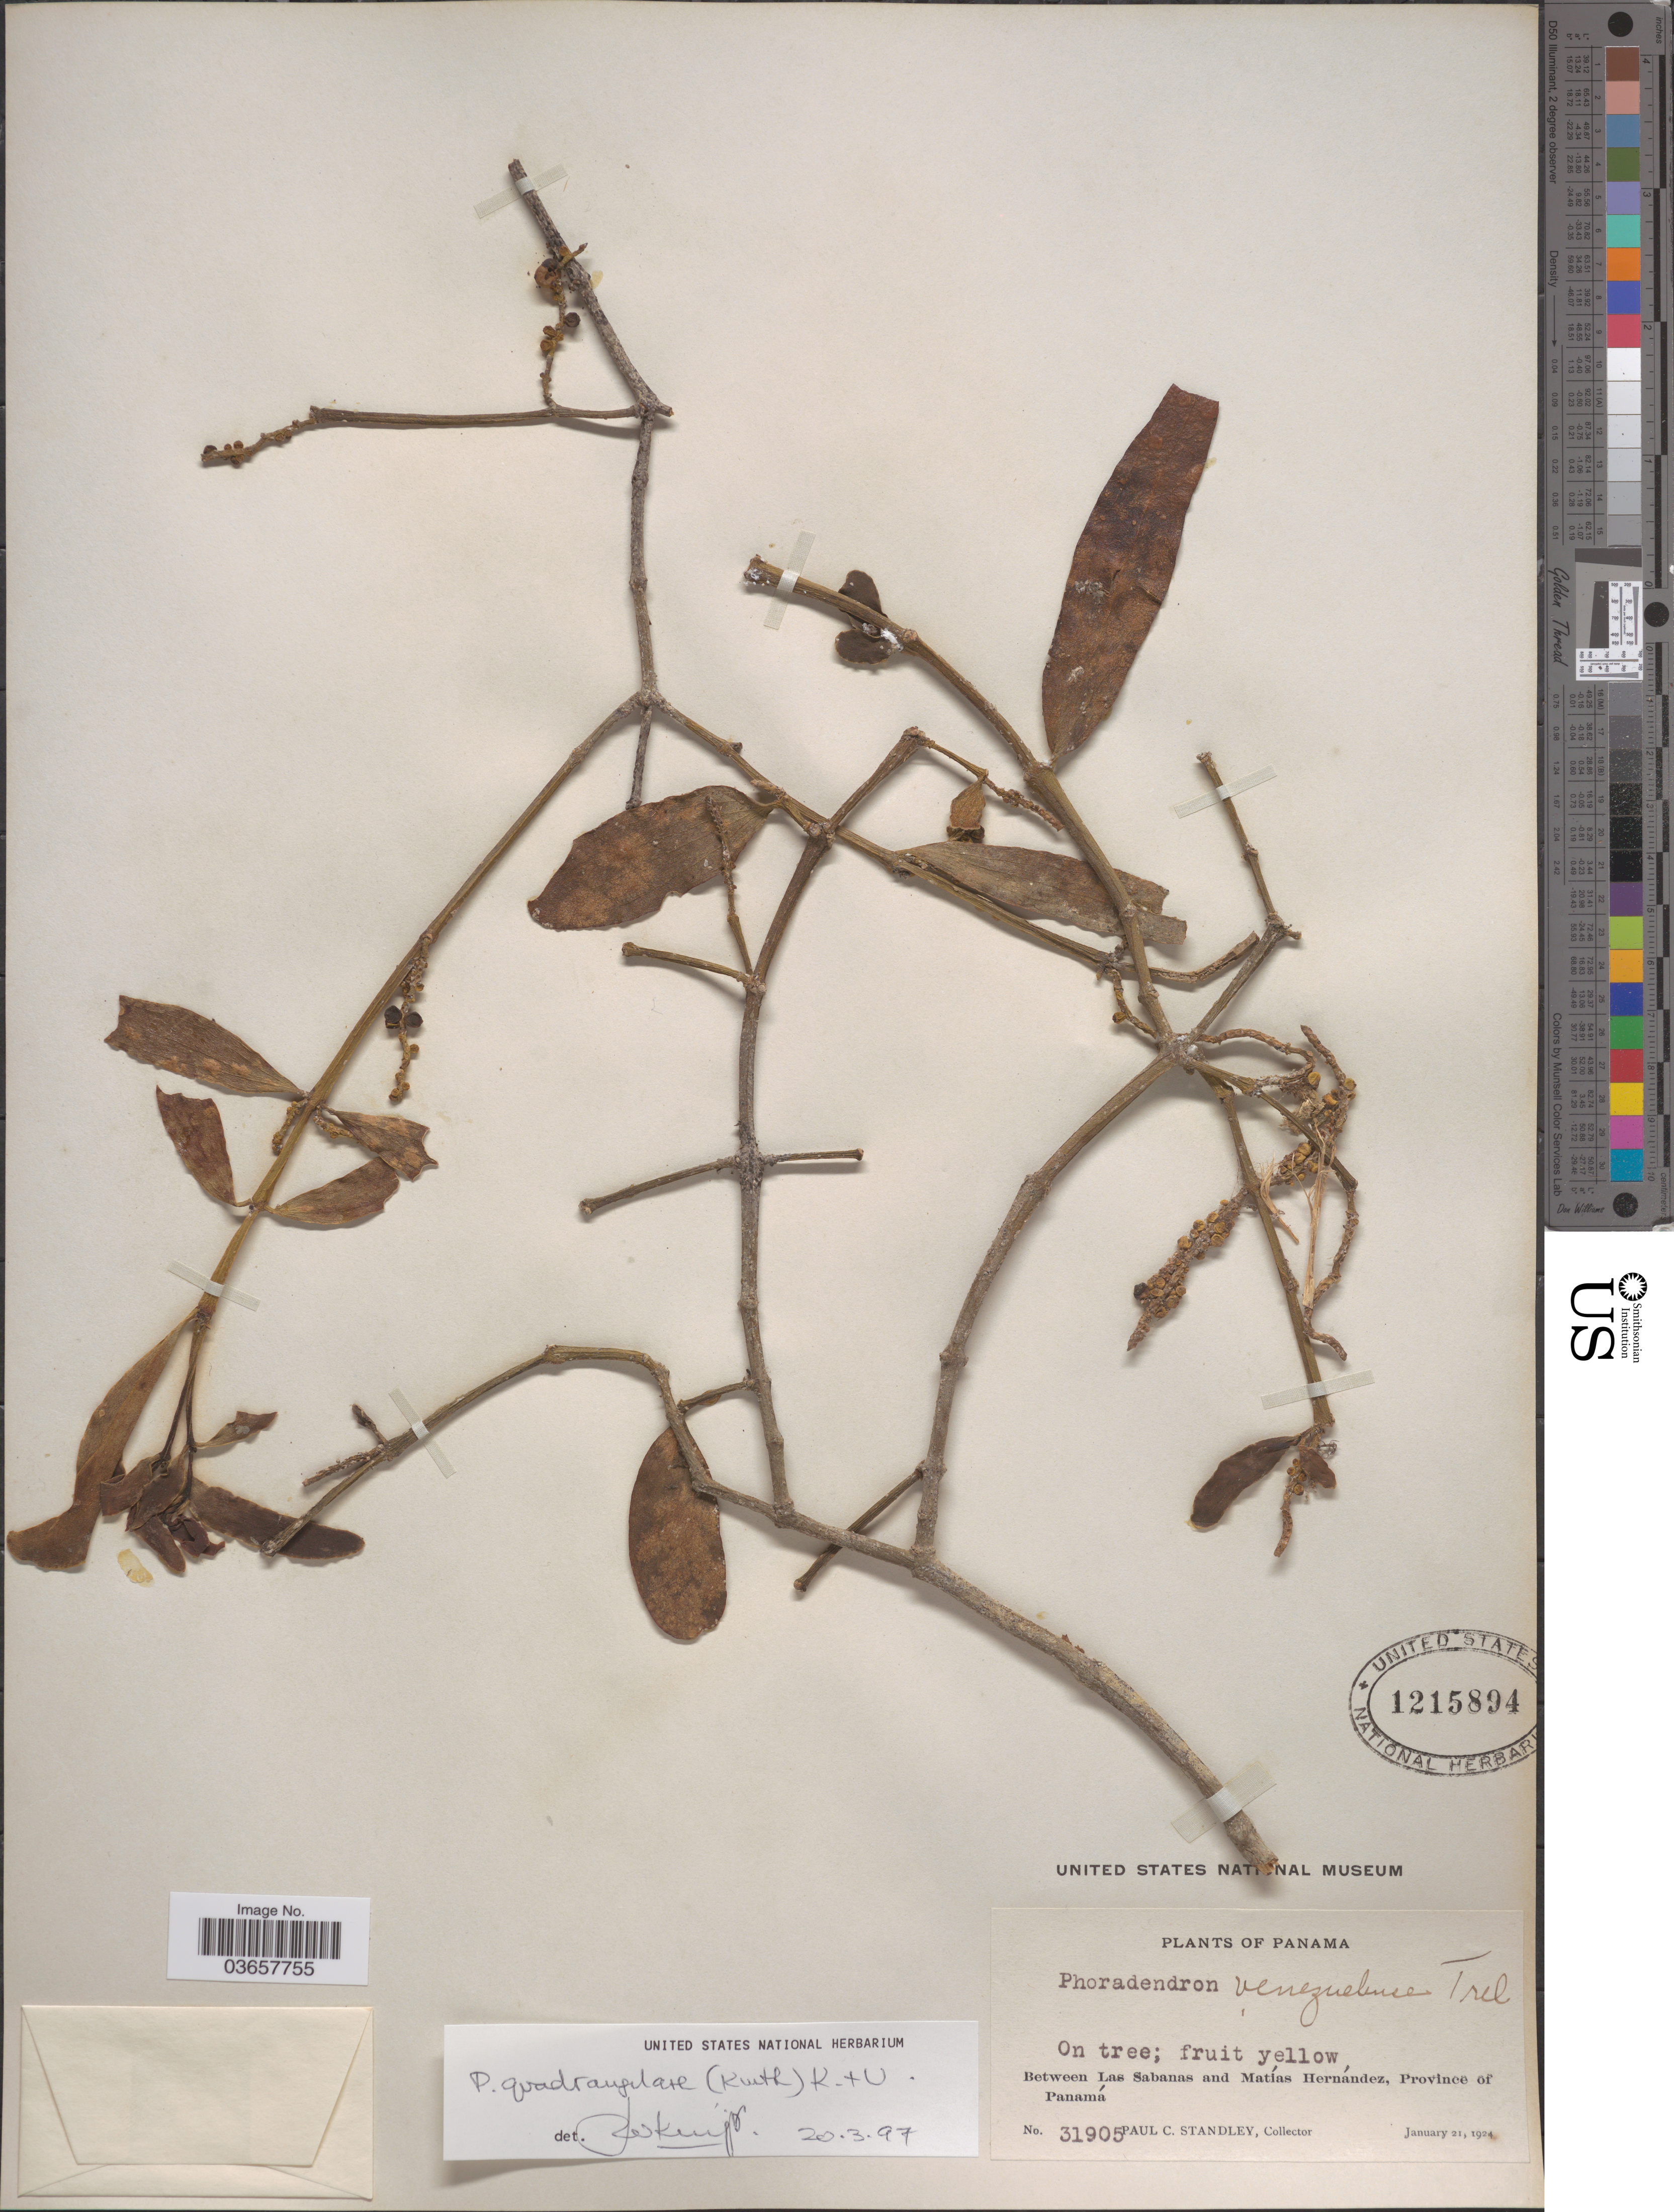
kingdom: Plantae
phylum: Tracheophyta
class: Magnoliopsida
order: Santalales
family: Viscaceae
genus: Phoradendron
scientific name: Phoradendron quadrangulare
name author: (Kunth) Griseb.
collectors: P. C. Standley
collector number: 31905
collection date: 1924-01-21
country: Panama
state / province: Panamá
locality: Between Las Sabanas and Matías Hernández.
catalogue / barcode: US 1215894